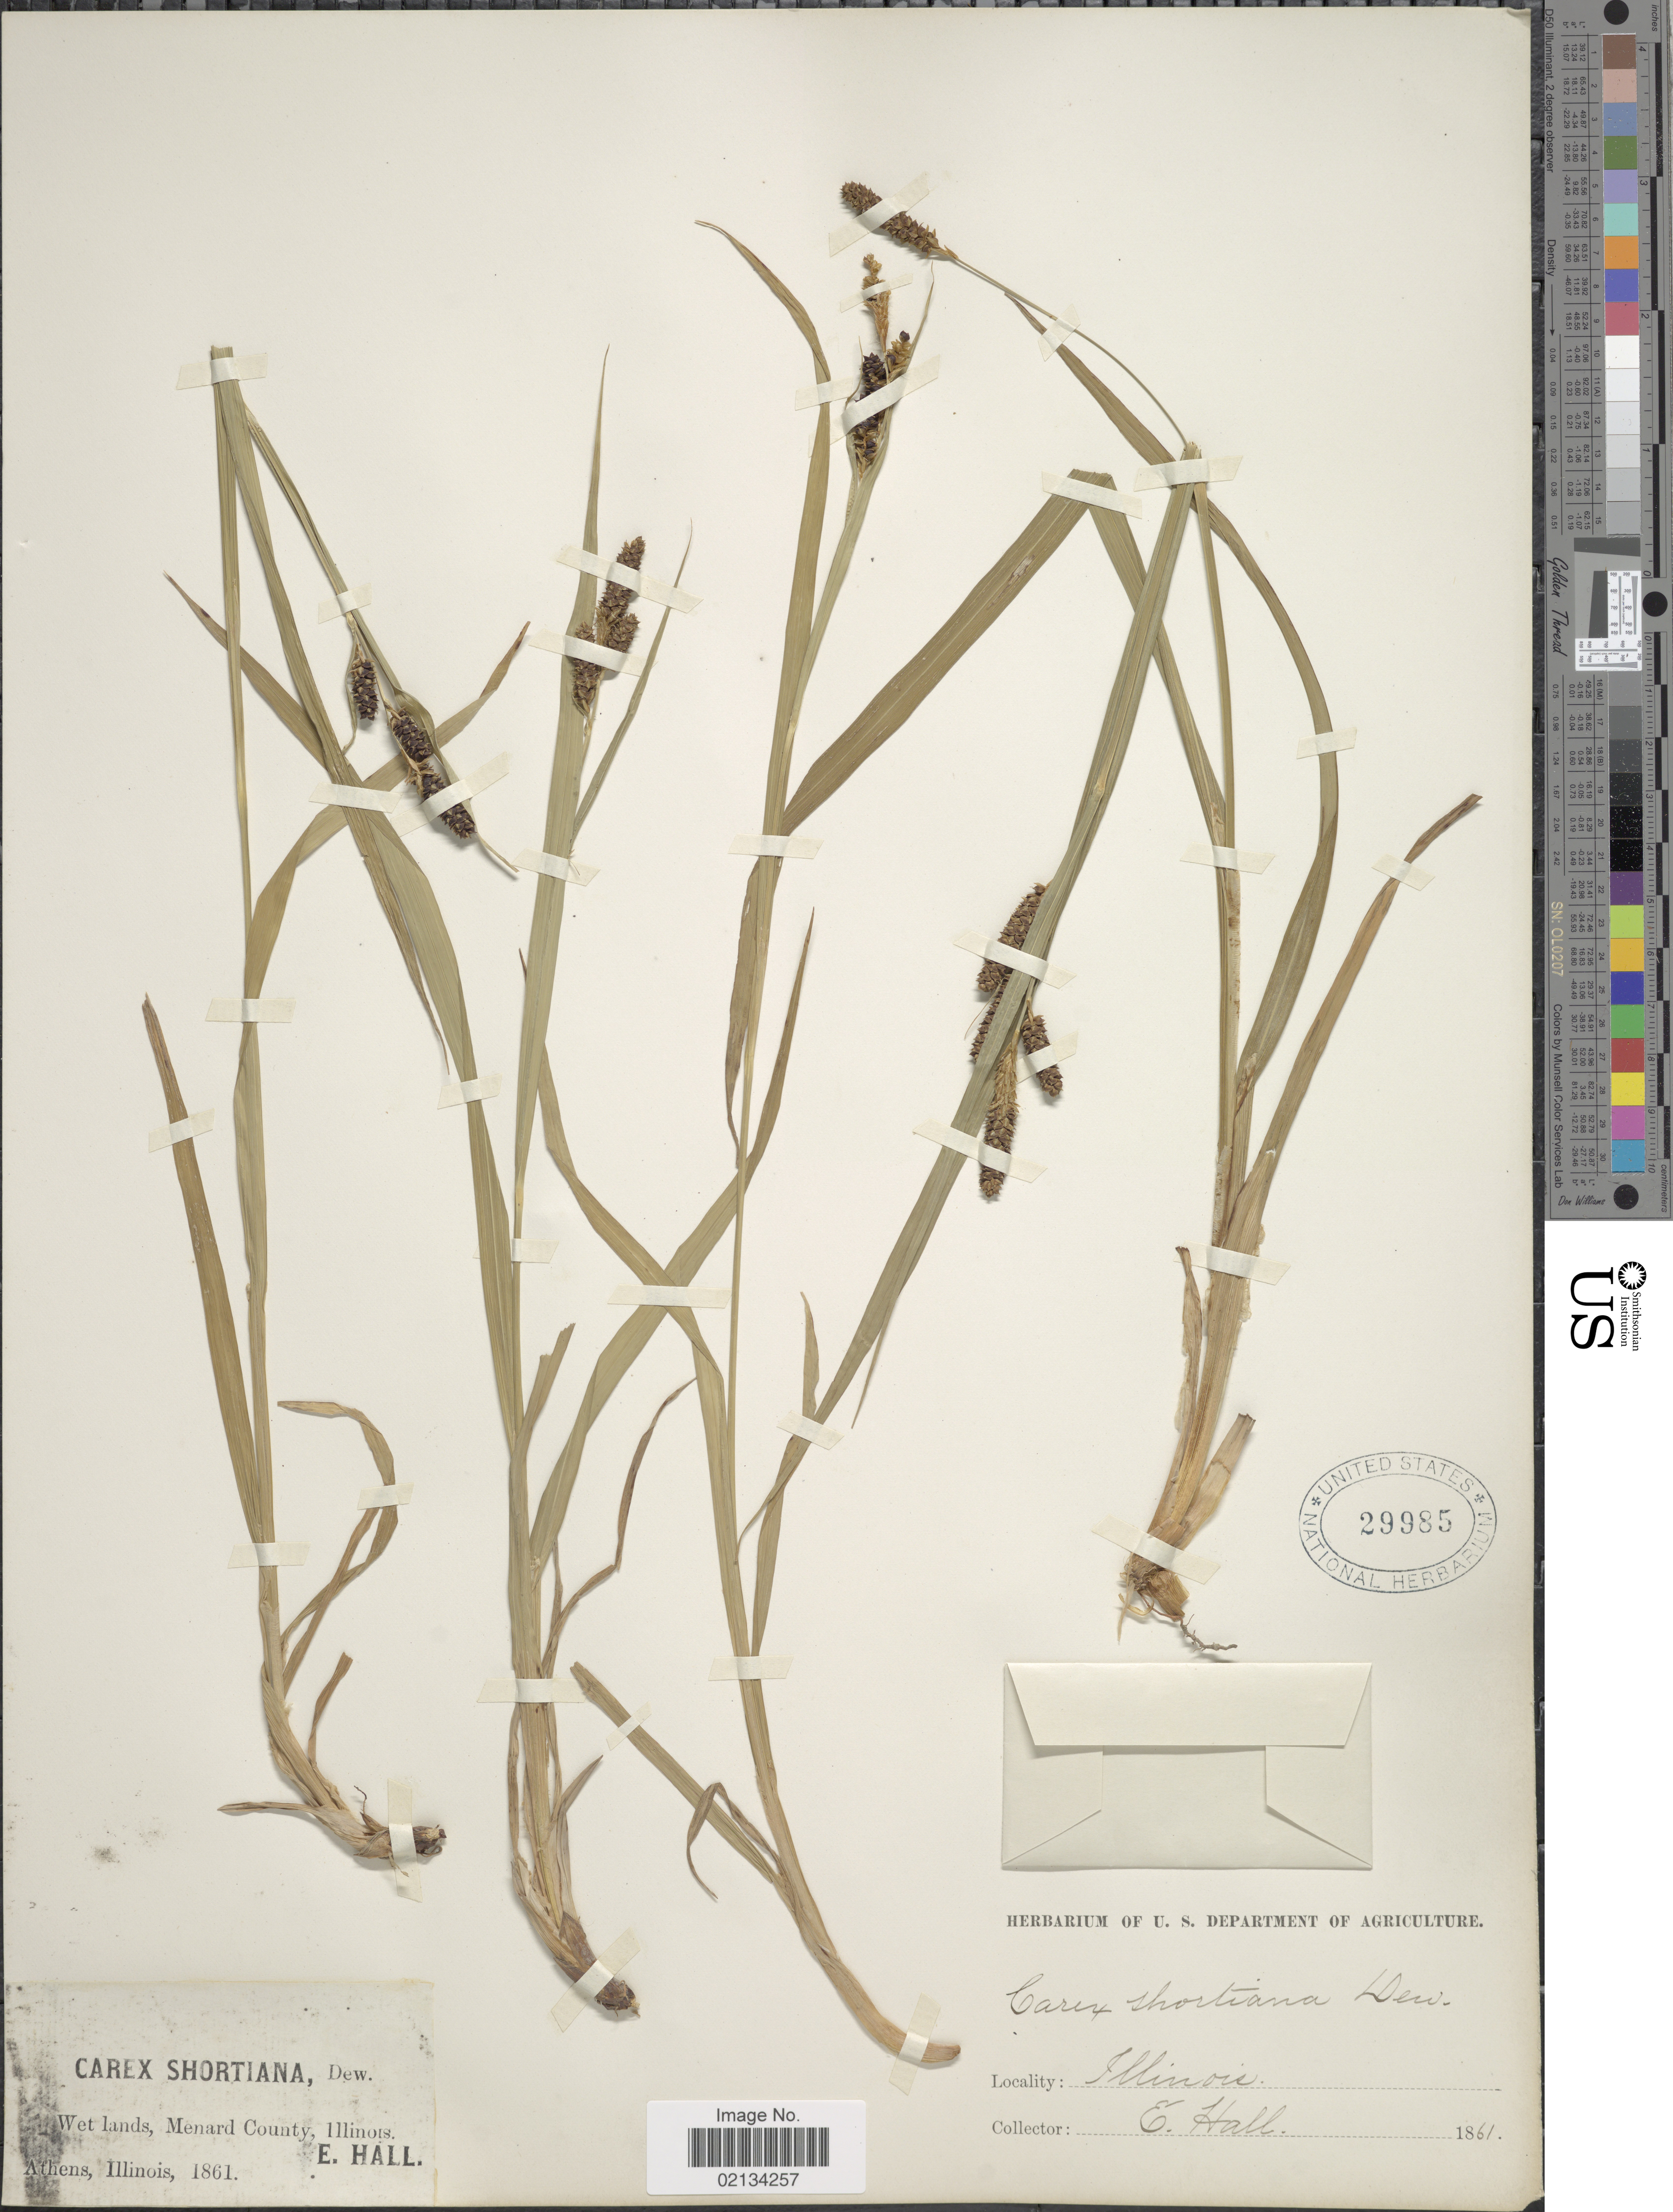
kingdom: Plantae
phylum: Tracheophyta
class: Liliopsida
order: Poales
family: Cyperaceae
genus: Carex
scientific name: Carex shortiana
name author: Dewey & Torr.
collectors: E. Hall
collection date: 1861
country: United States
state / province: Illinois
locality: Wet lands, Menard County, Athens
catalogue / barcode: US 29985